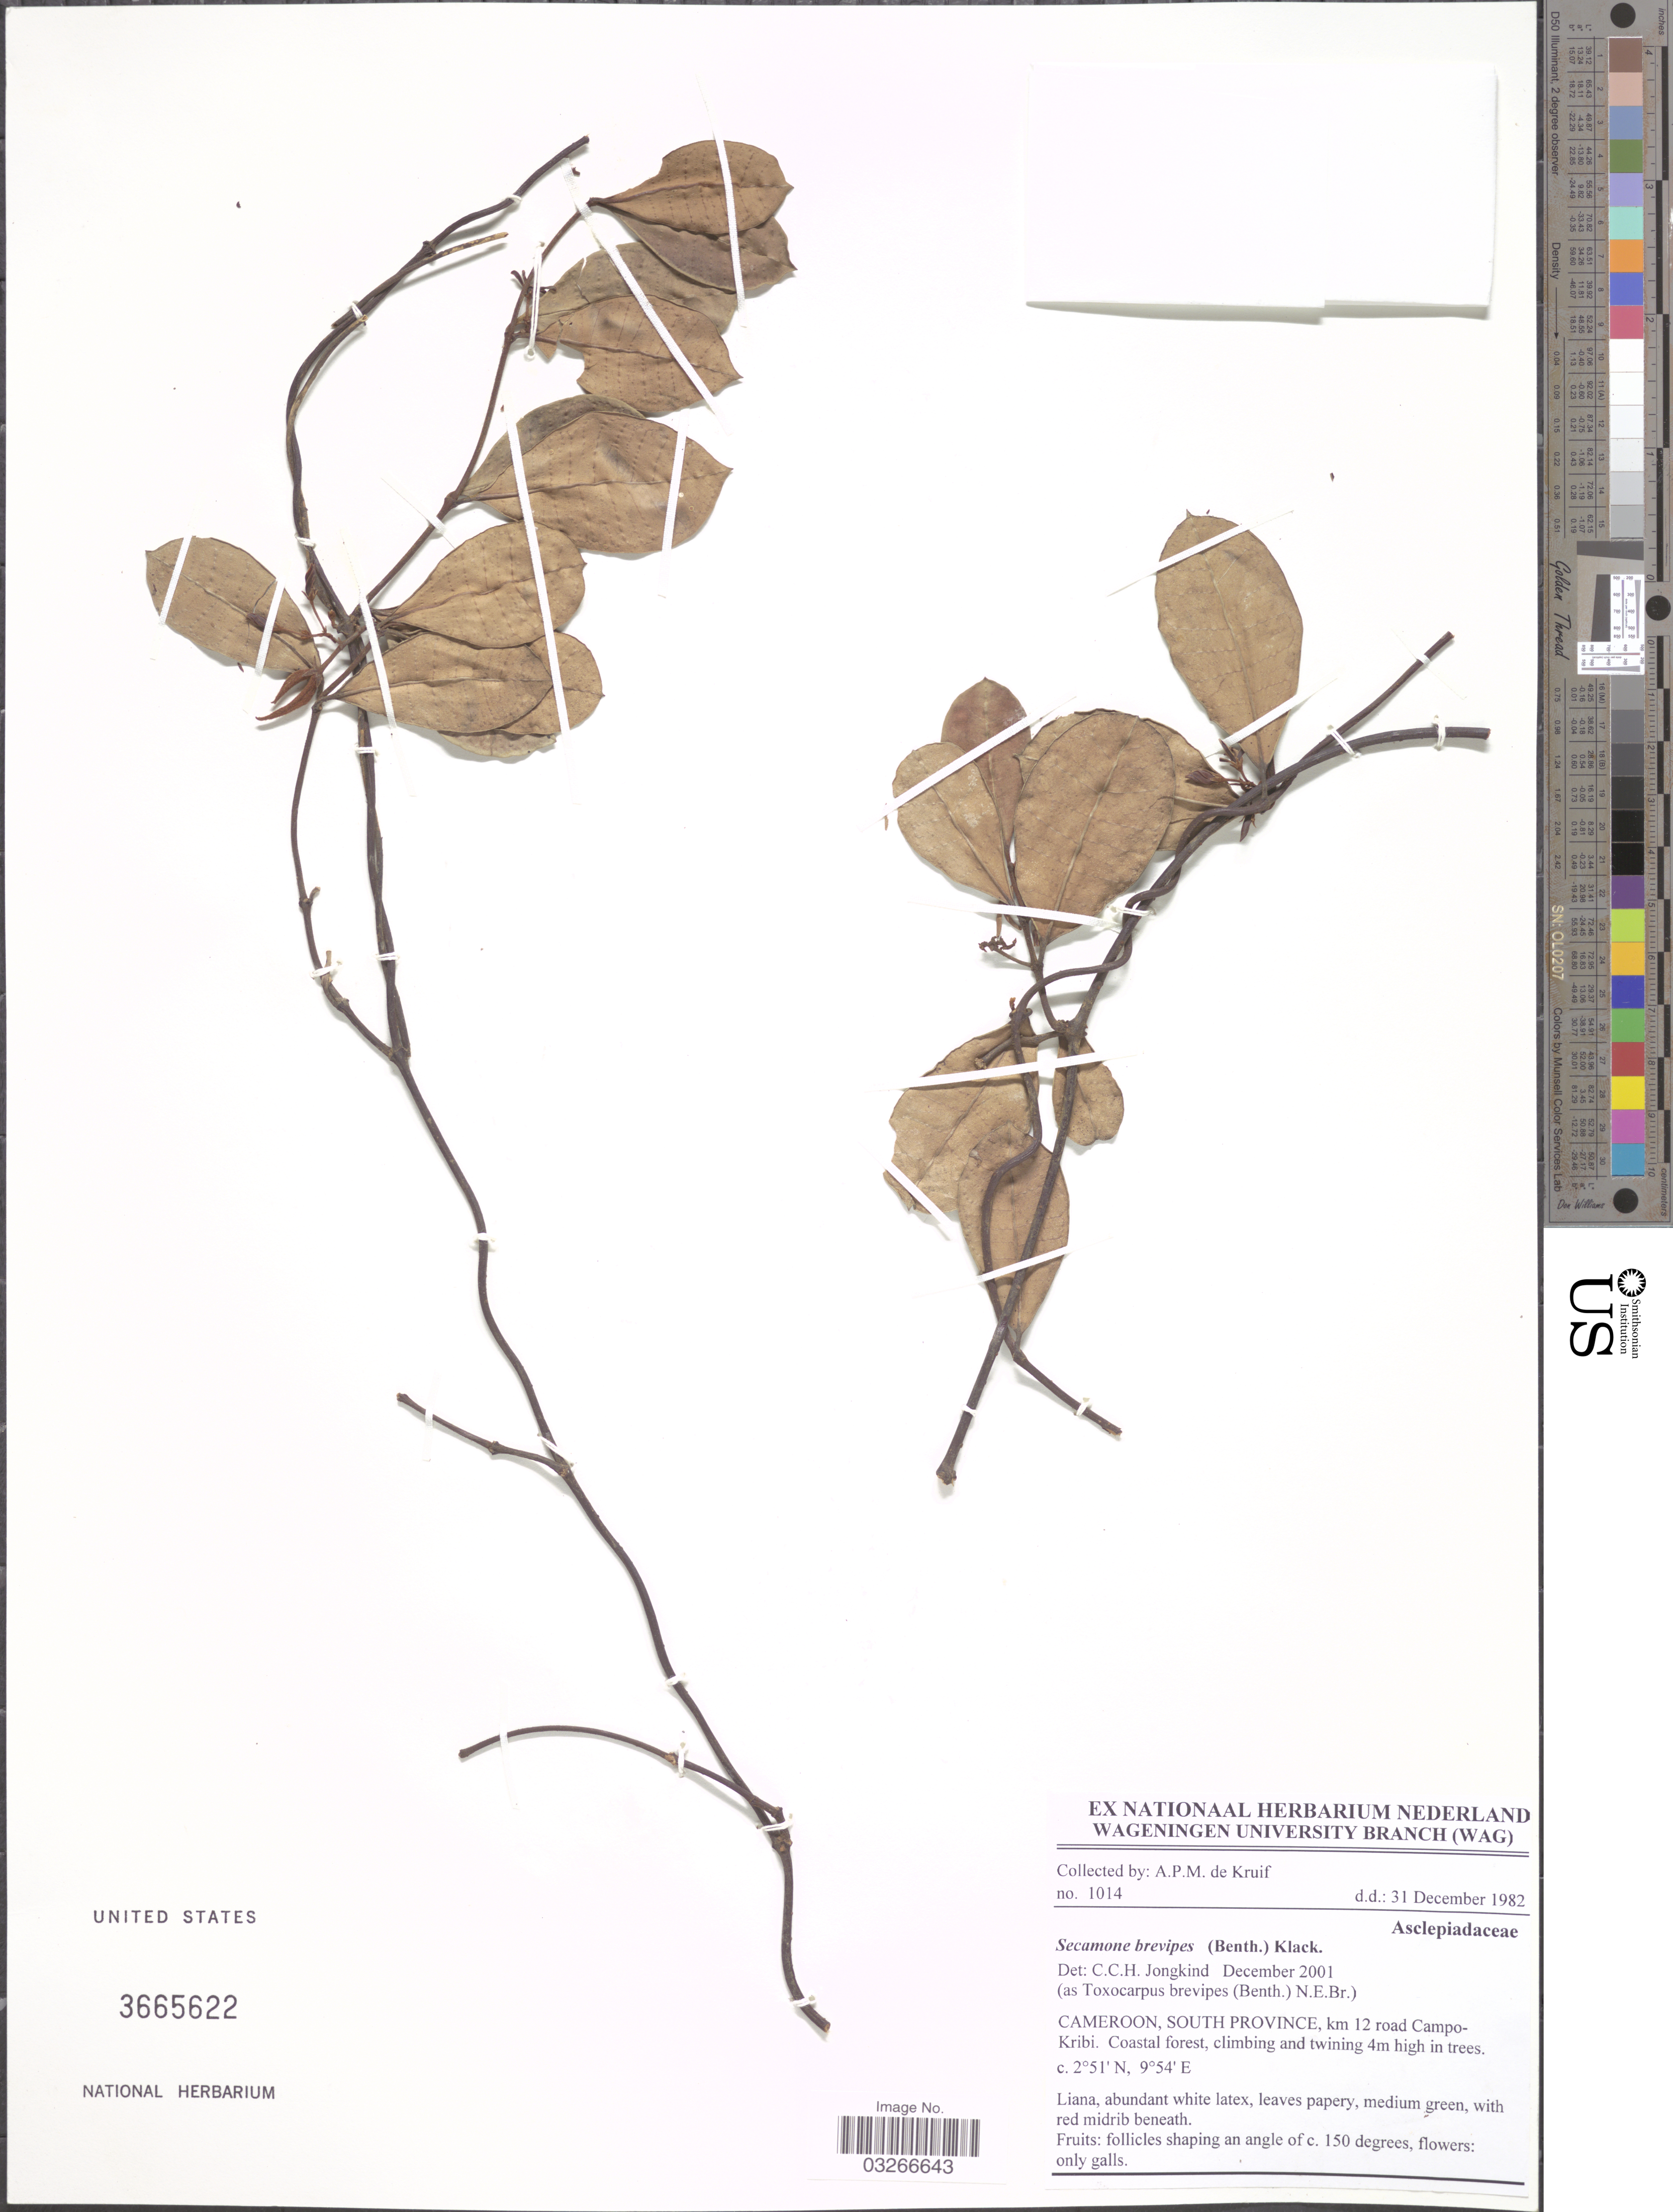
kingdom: Plantae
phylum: Tracheophyta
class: Magnoliopsida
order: Gentianales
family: Apocynaceae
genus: Secamone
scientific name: Secamone brevipes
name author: (Benth.) Klack.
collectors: A. P. de Kruif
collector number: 1014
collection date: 1982-12-31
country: Cameroon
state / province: Sud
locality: South Province, km 12 road Campo-Kribi.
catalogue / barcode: US 3665622